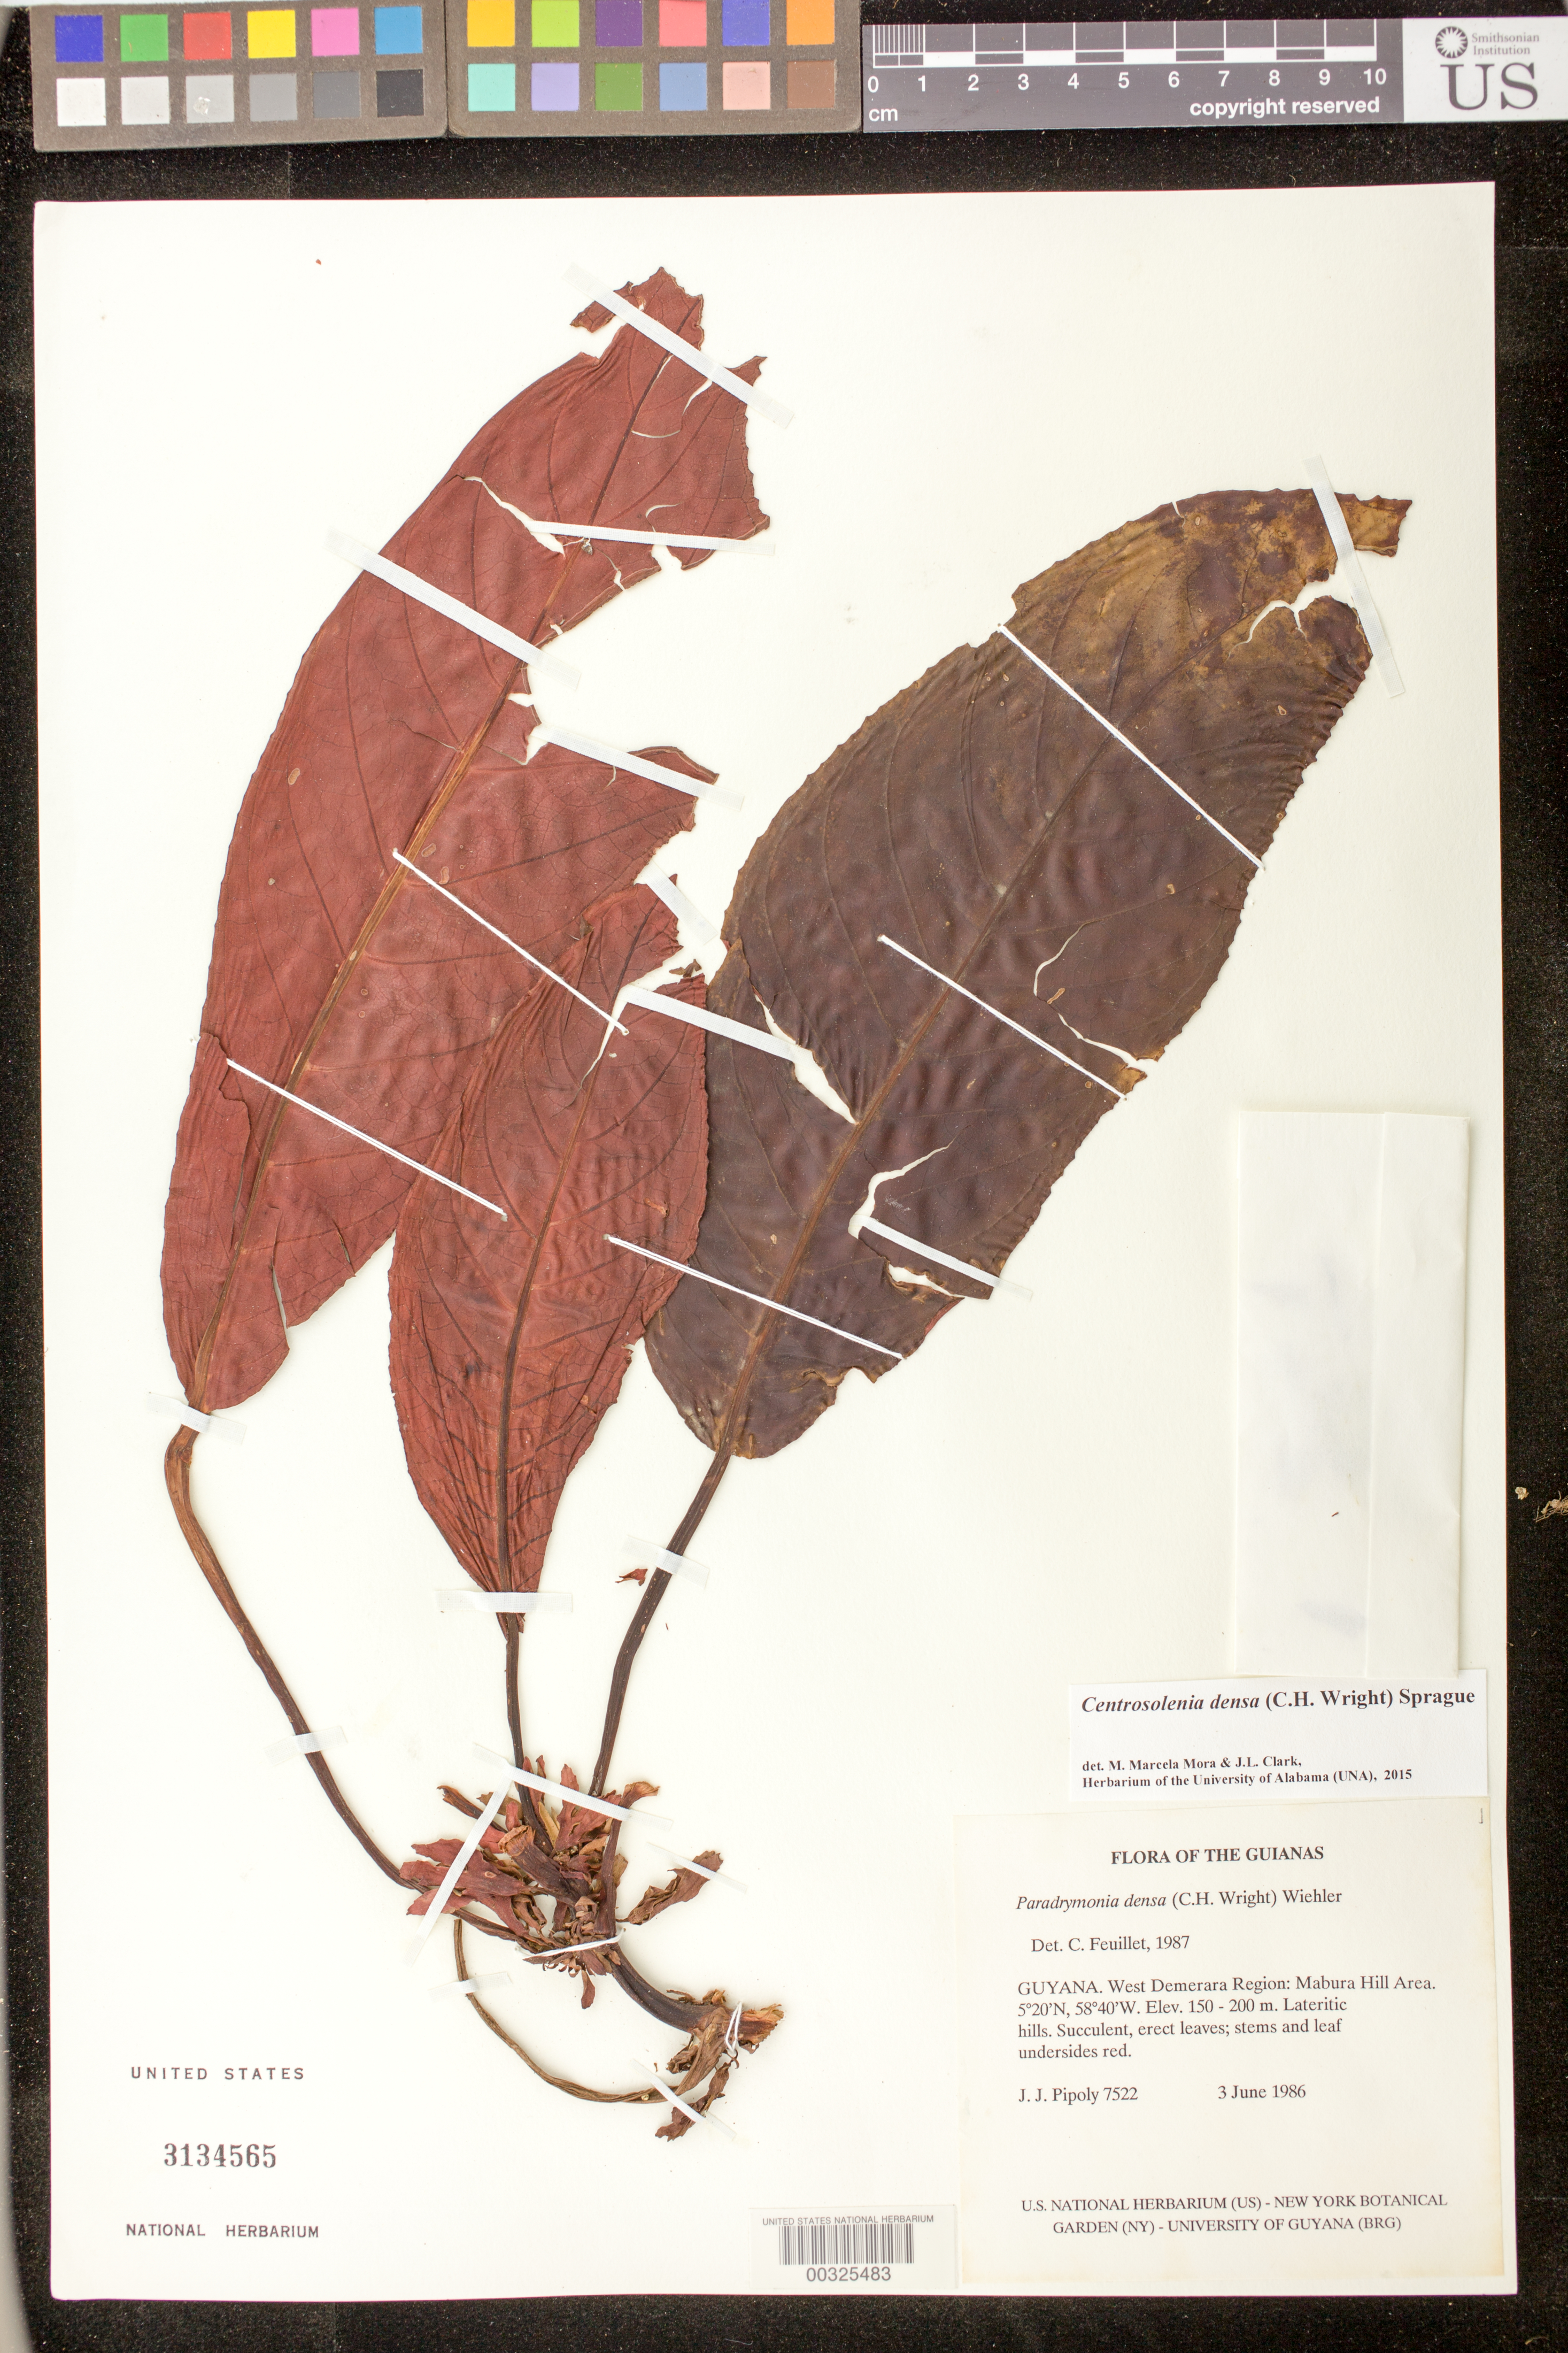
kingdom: Plantae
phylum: Tracheophyta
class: Magnoliopsida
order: Lamiales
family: Gesneriaceae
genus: Centrosolenia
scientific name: Centrosolenia densa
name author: (C.H. Wright) Sprague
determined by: Mora, M. M.; Clark, J. L.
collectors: J. J. Pipoly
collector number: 7522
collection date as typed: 03 Jun 1986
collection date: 1986-06-03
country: Guyana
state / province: U. Demerara-Berbice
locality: West Demerara region, Mabura Hill area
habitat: Lateritic hills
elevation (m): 150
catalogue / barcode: US 3134565